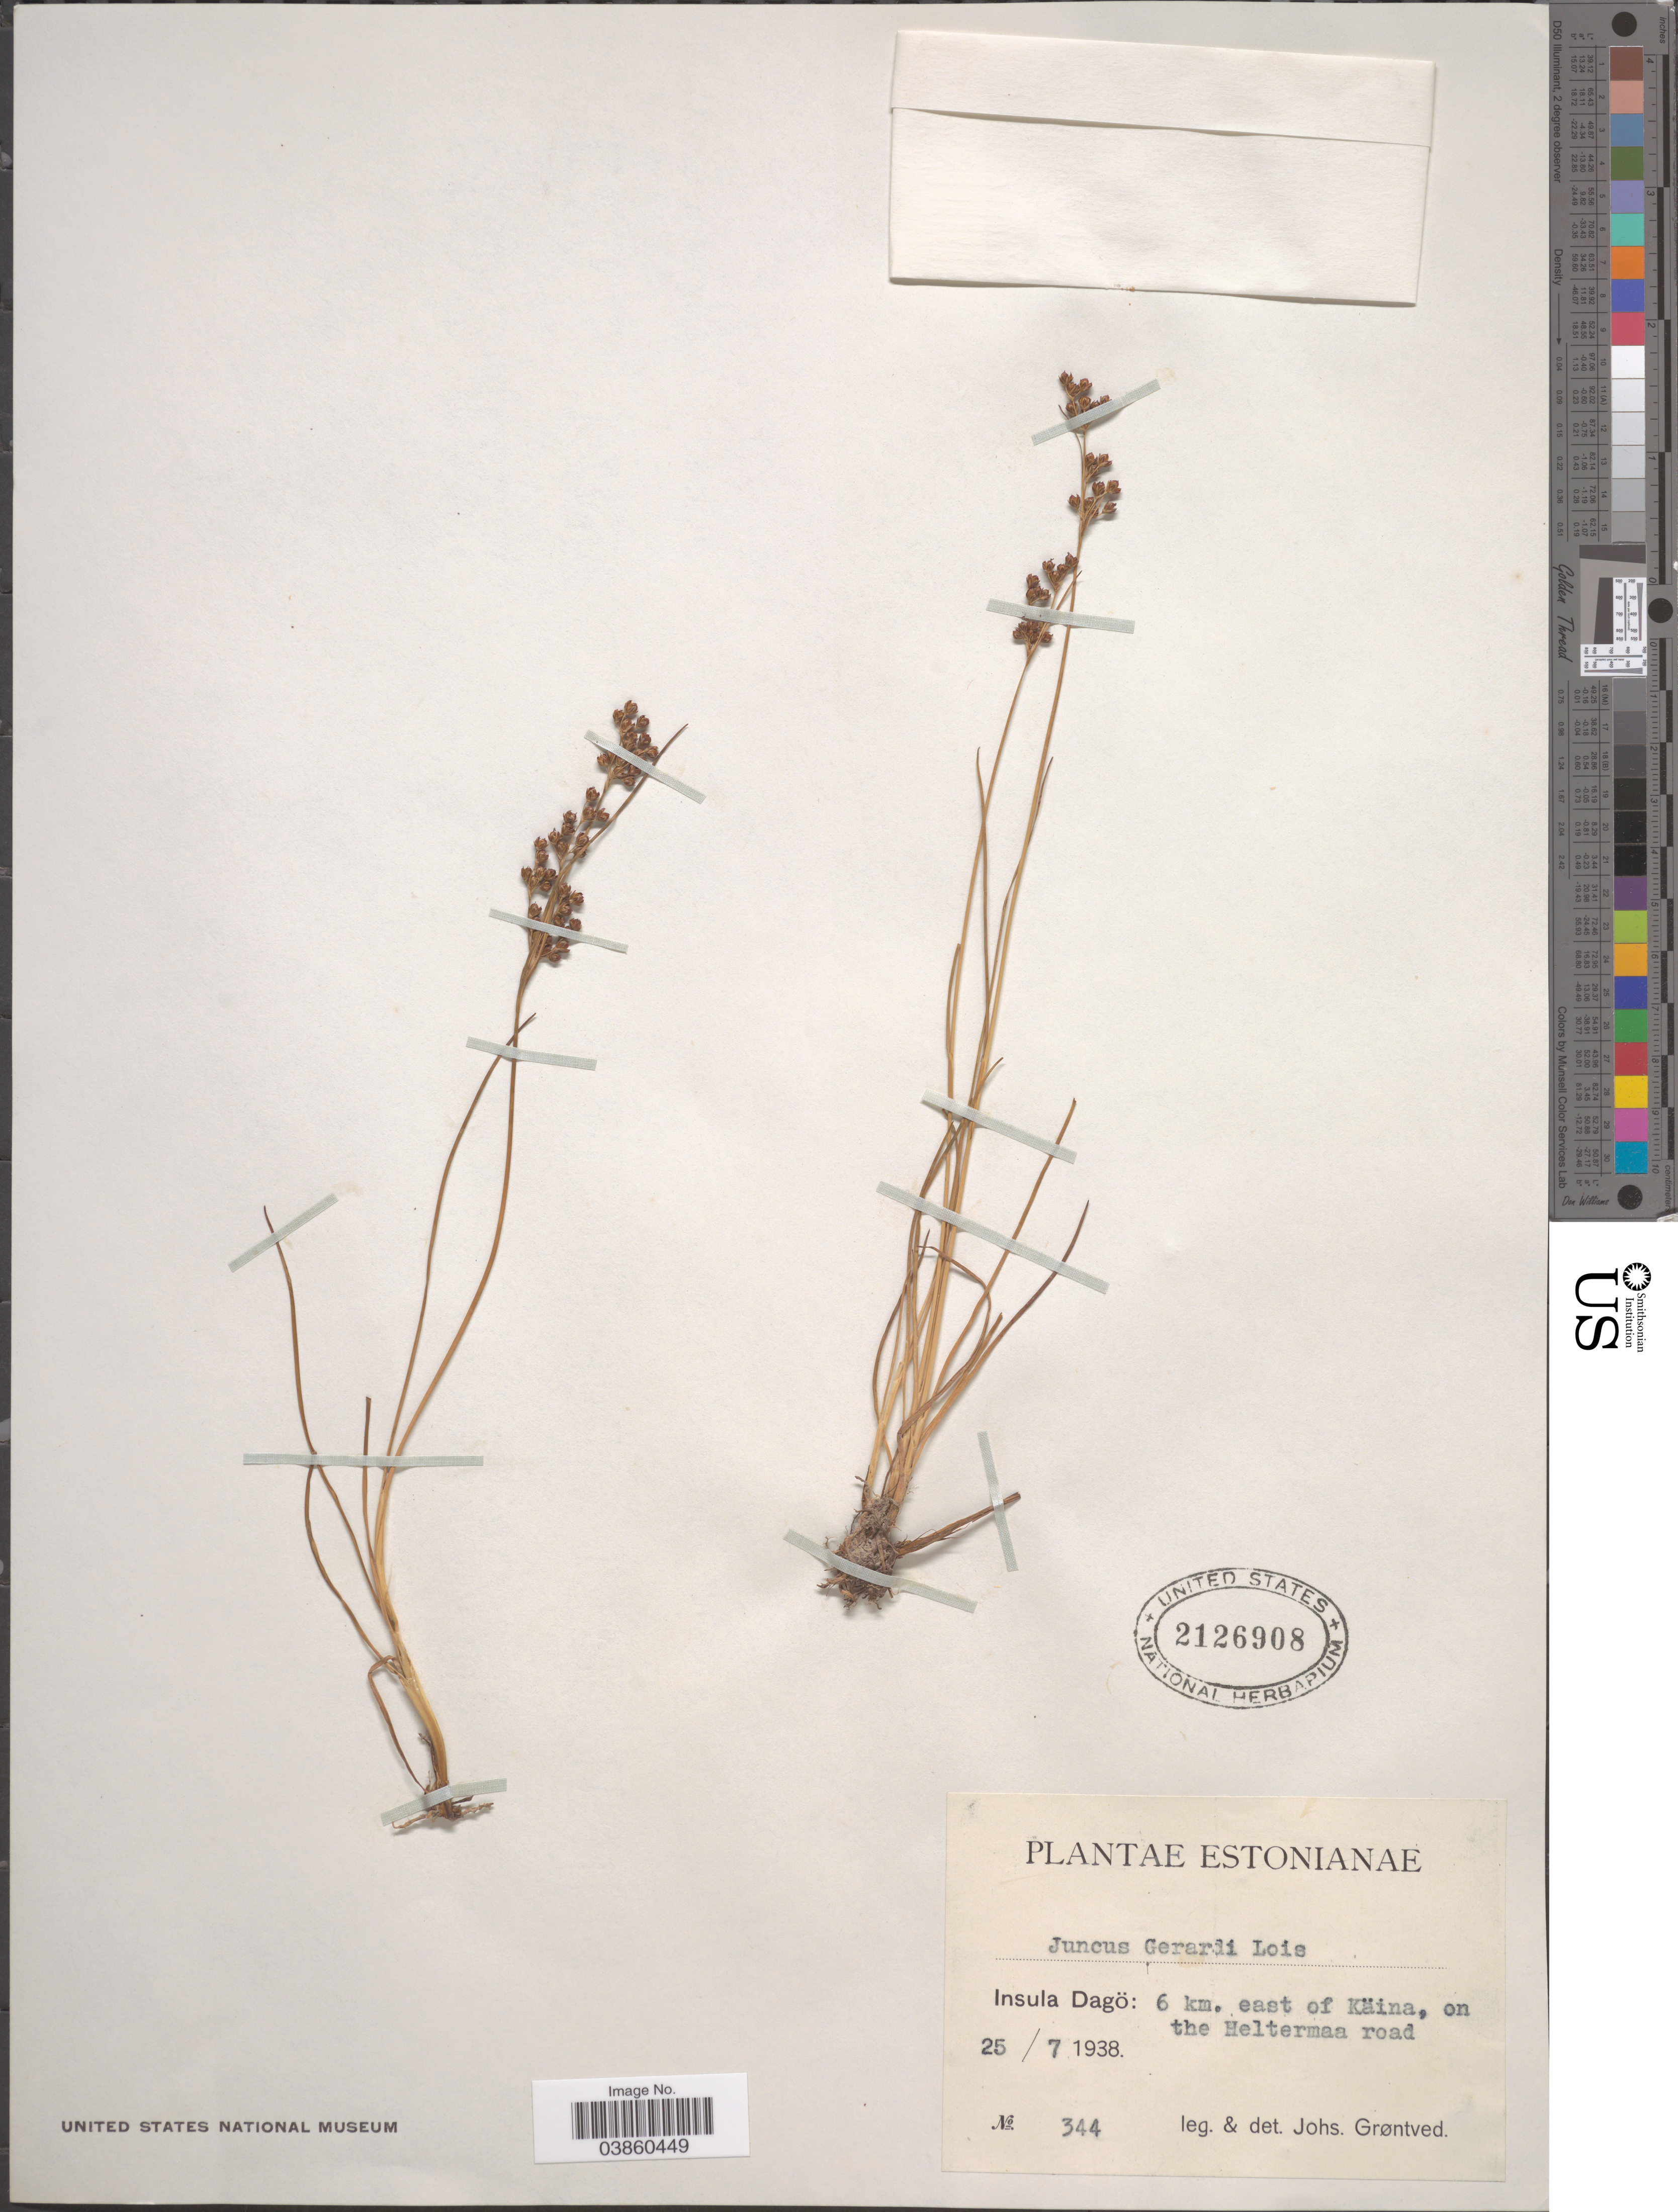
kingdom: Plantae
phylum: Tracheophyta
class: Liliopsida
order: Poales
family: Juncaceae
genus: Juncus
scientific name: Juncus gerardi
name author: Loisel.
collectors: J. Grøntved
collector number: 344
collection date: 1938-07-25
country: Estonia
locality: Insula Dagö: 6 km. east of Käina, on the Heltermaa road.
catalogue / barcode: US 2126908